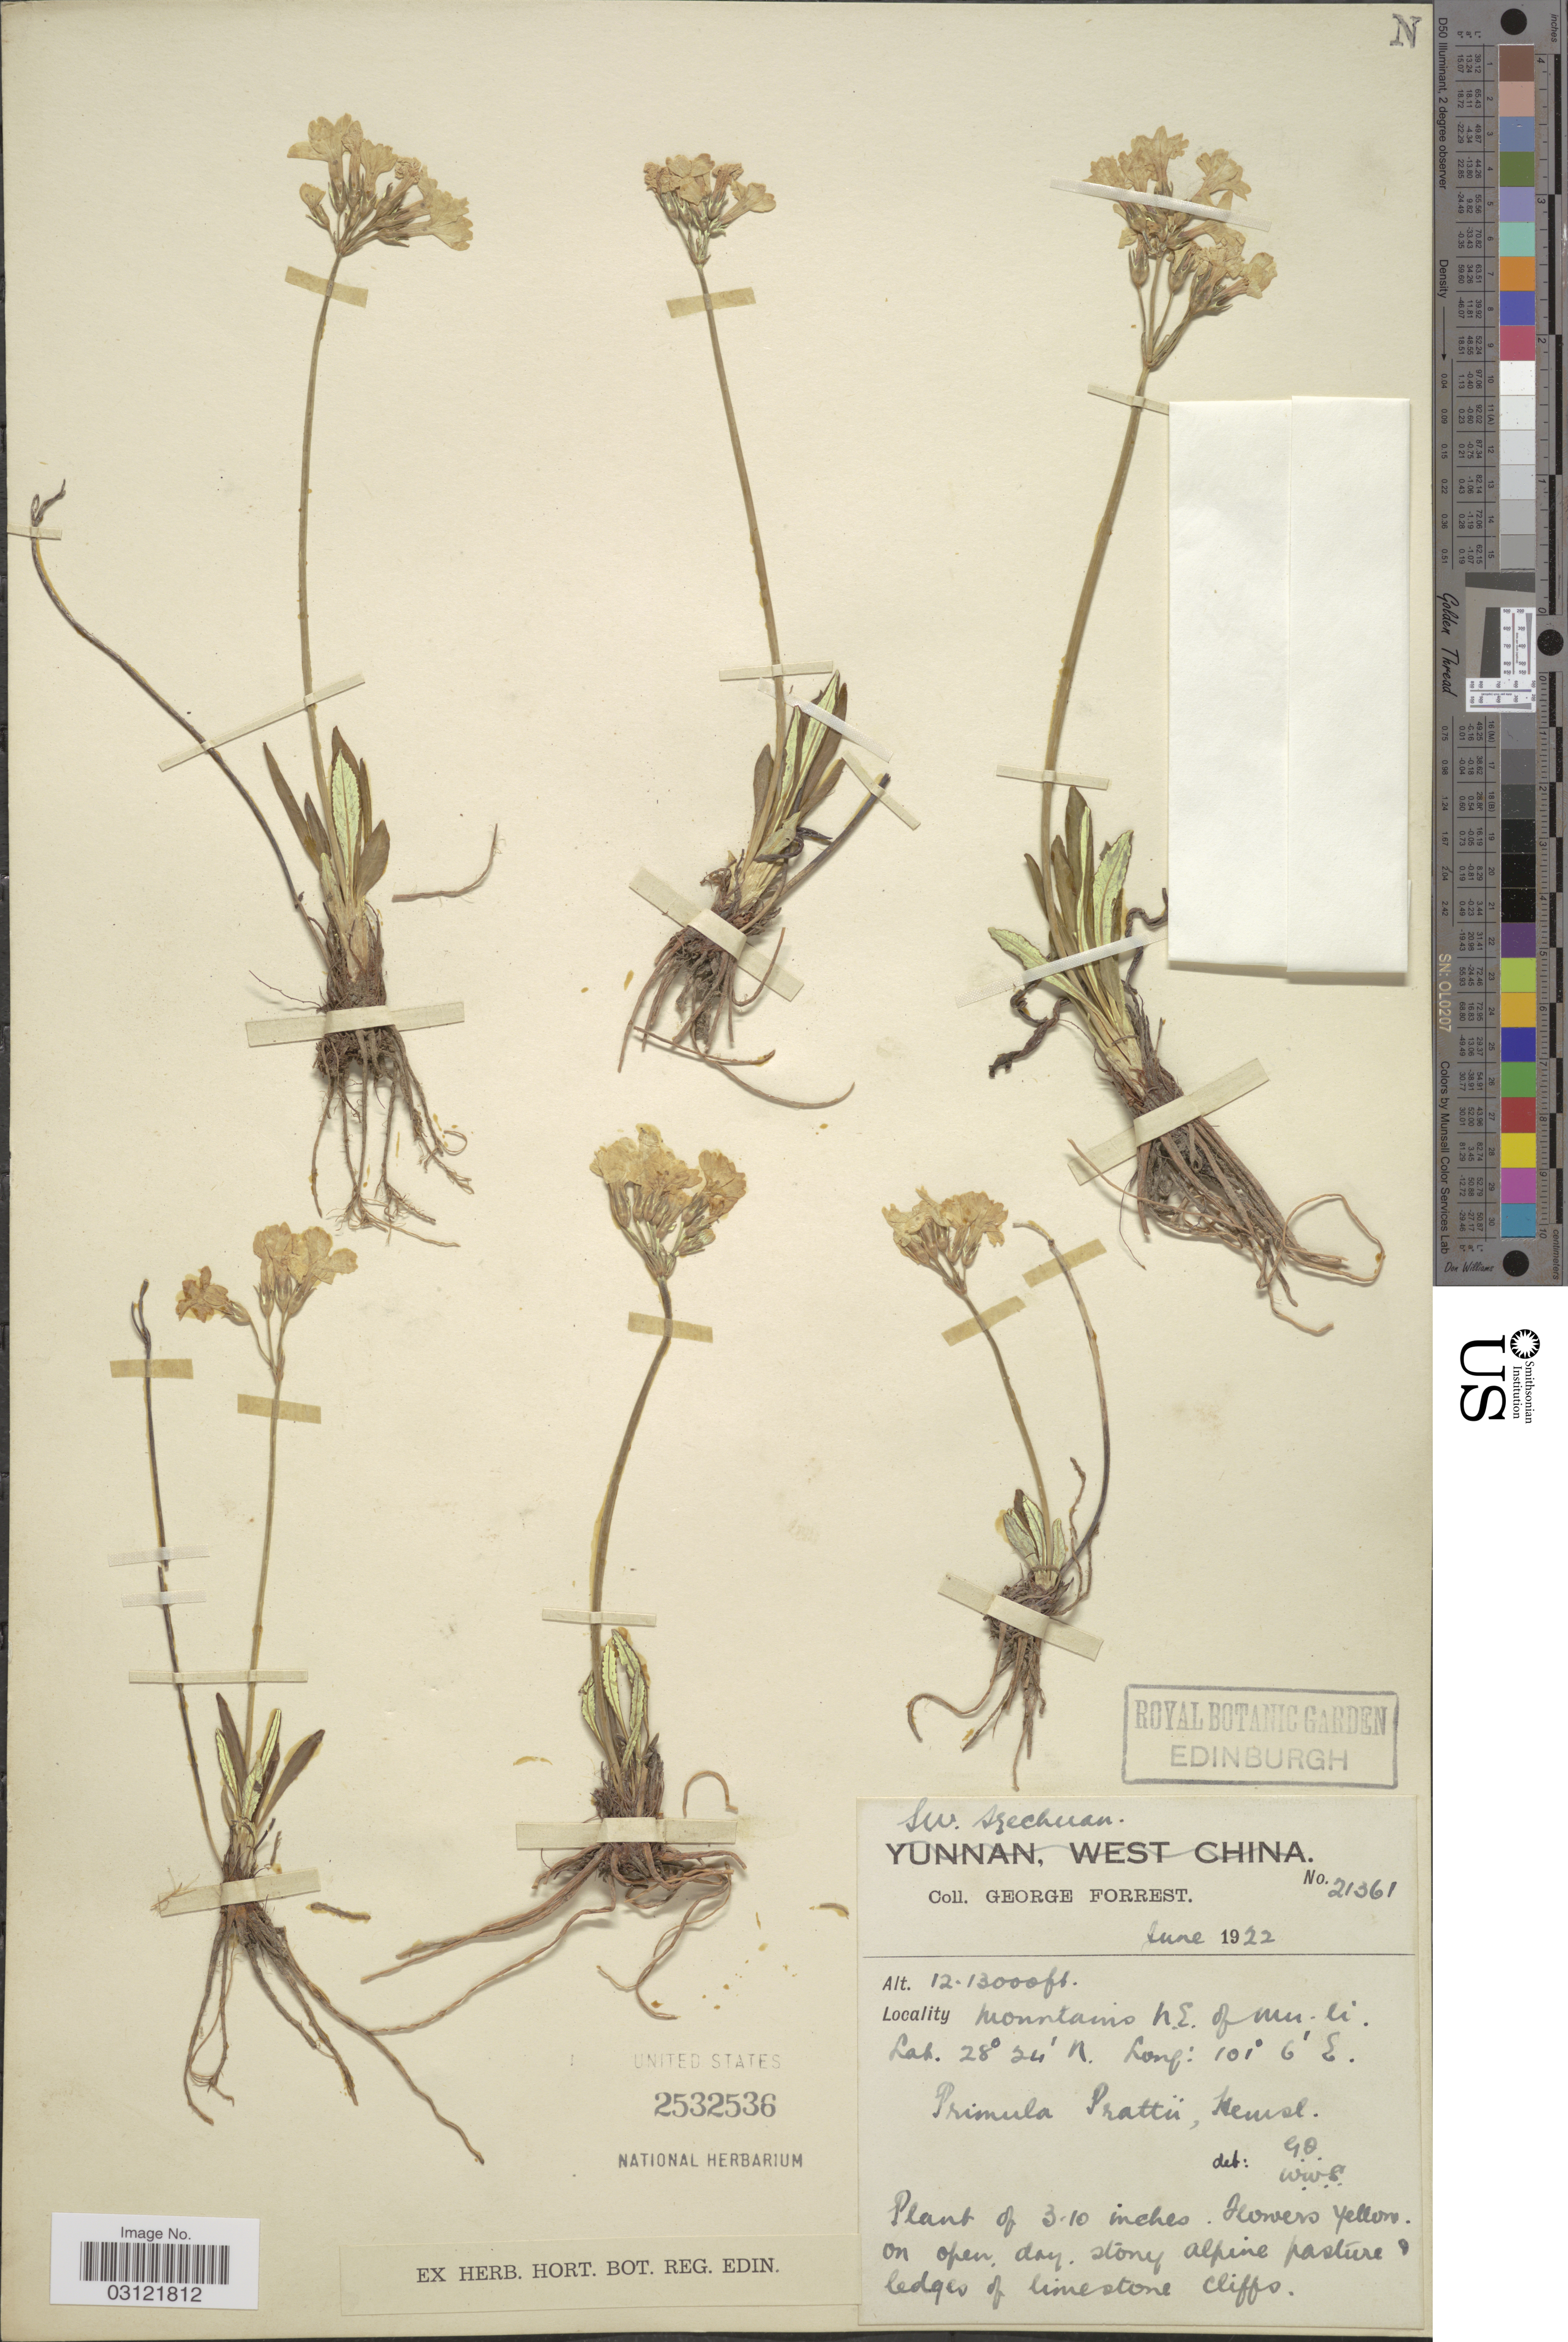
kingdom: Plantae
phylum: Tracheophyta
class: Magnoliopsida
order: Ericales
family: Primulaceae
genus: Primula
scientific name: Primula prattii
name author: Hemsl.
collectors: G. Forrest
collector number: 21361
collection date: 1922-06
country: China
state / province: Sichuan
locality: S.W. Szechuan. Mountains N.E. of Mu-li.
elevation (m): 3658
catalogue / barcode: US 2532536